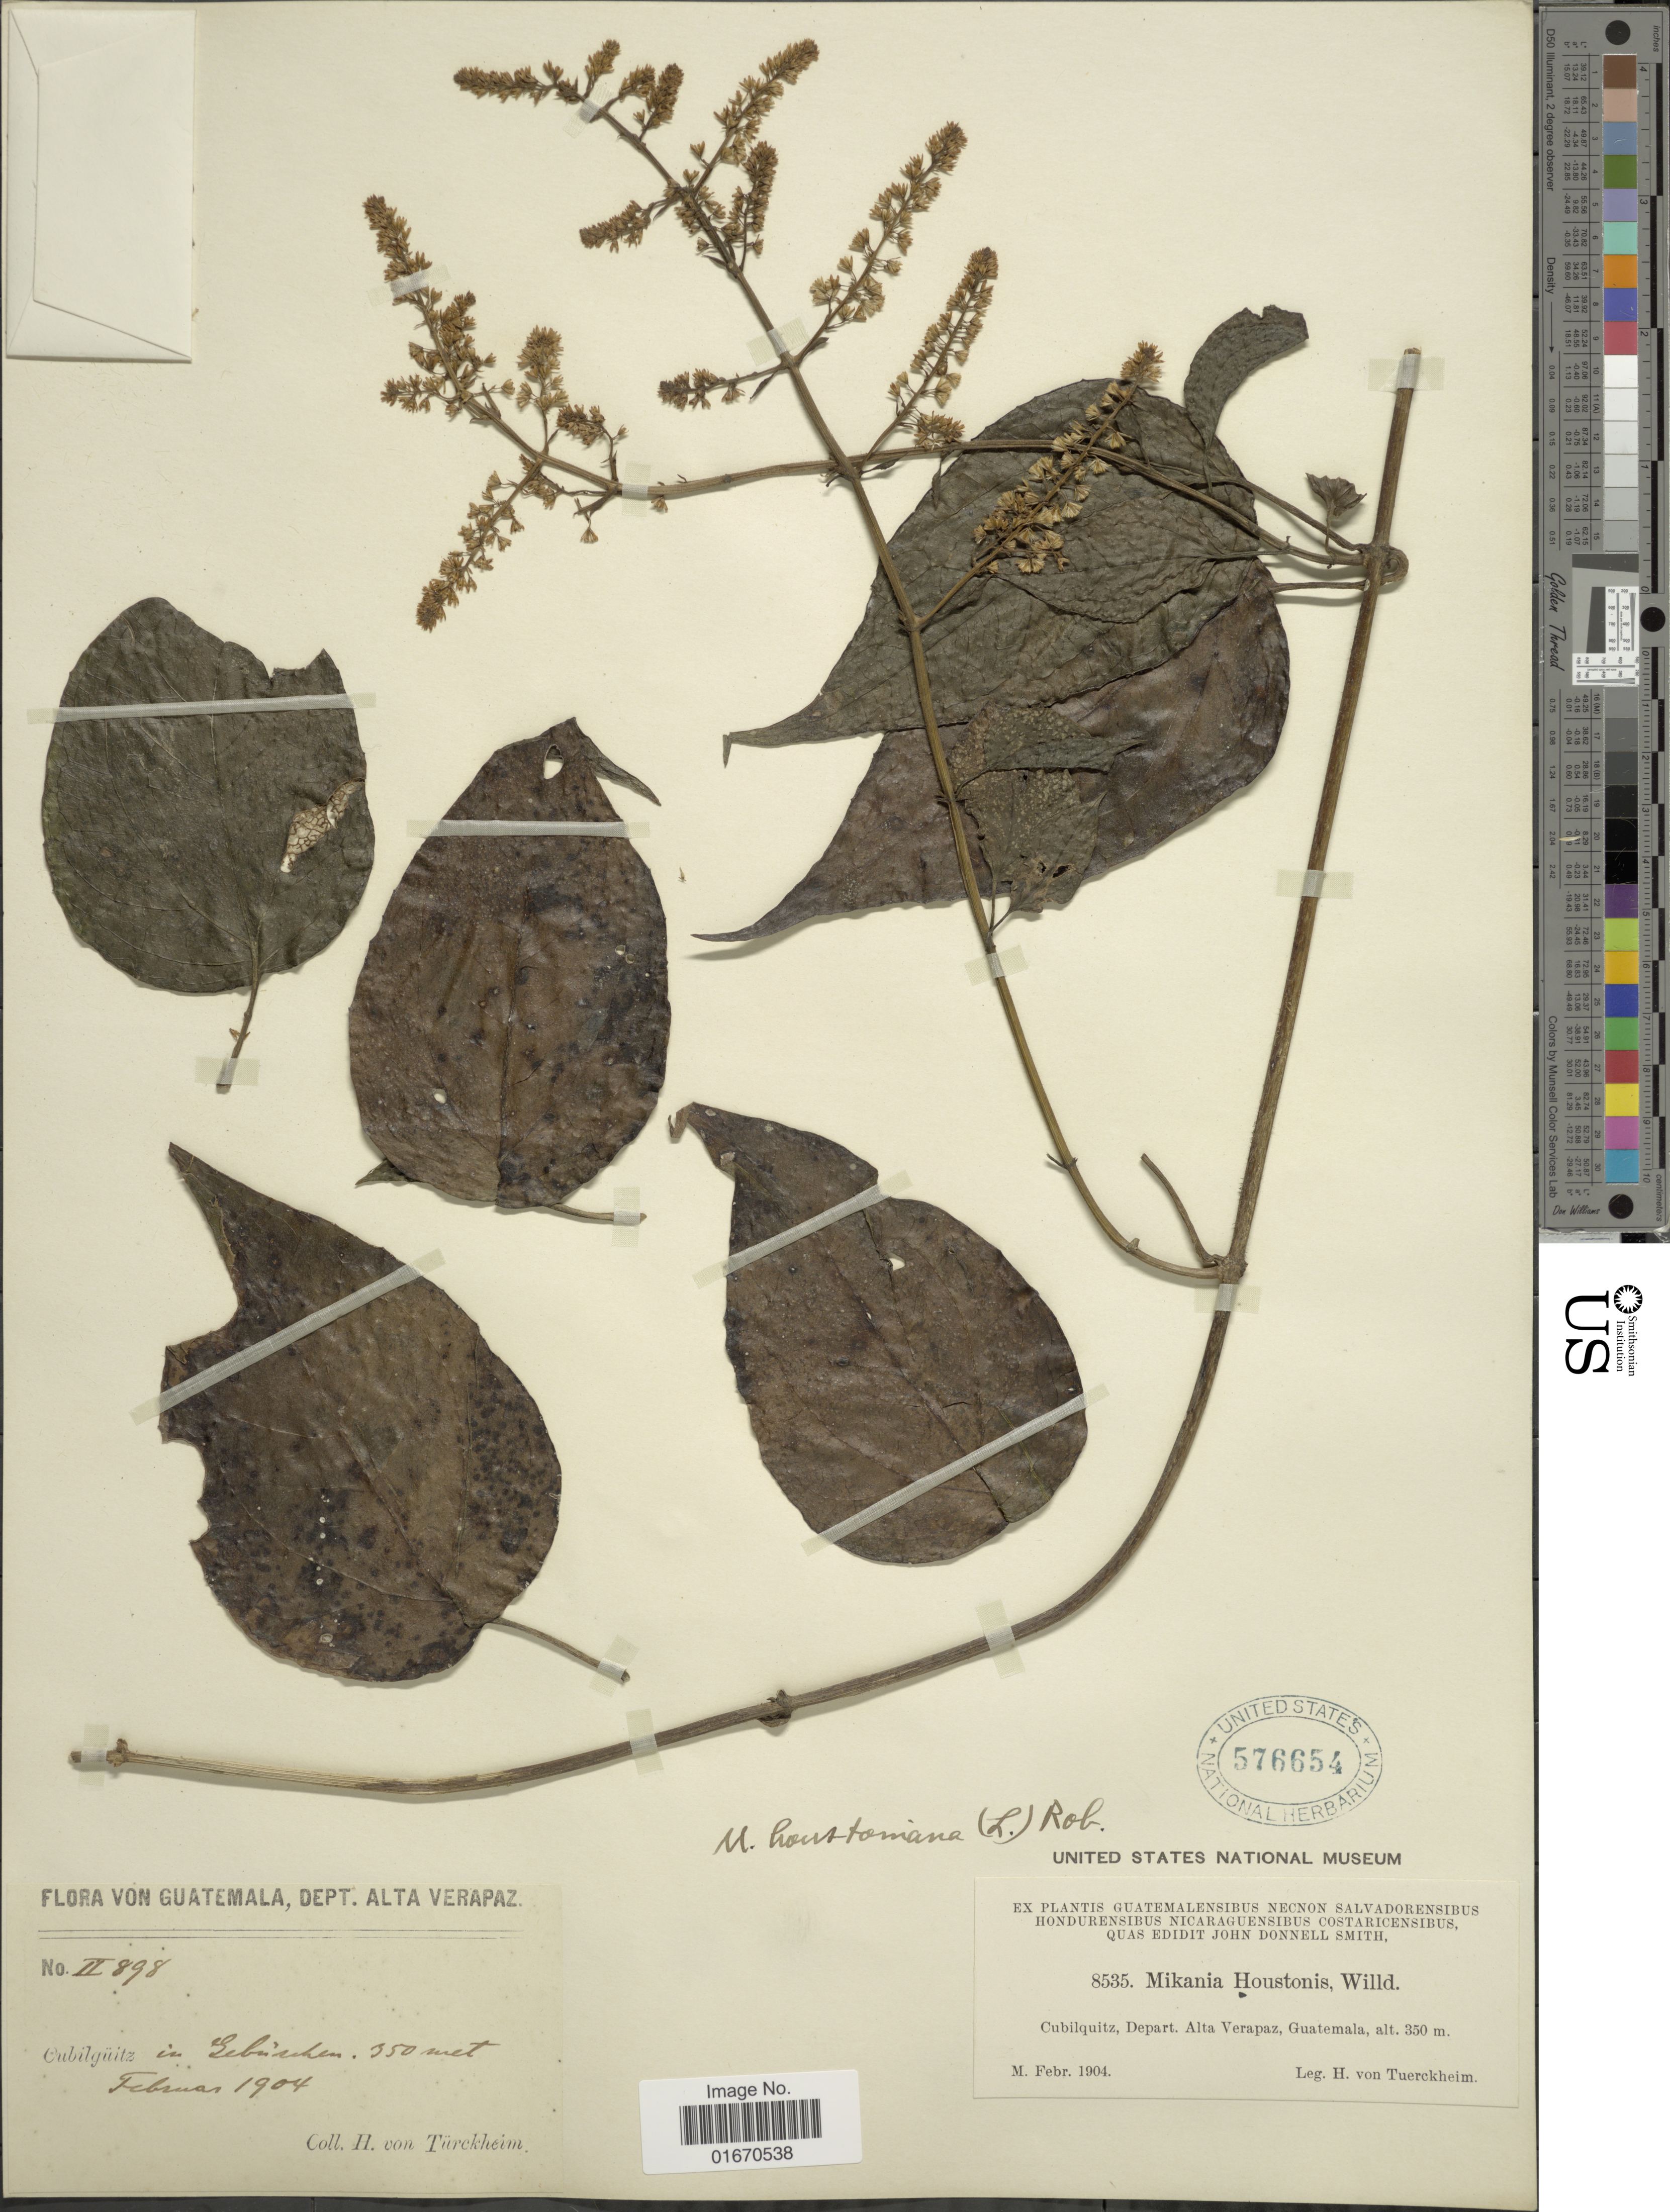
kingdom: Plantae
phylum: Tracheophyta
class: Magnoliopsida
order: Asterales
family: Asteraceae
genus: Mikania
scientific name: Mikania houstoniana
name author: (L.) B.L. Rob.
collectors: H. von Türckheim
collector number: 8535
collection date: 1904-02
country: Guatemala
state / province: Alta Verapaz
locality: Cubilquitz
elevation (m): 350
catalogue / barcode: US 576654